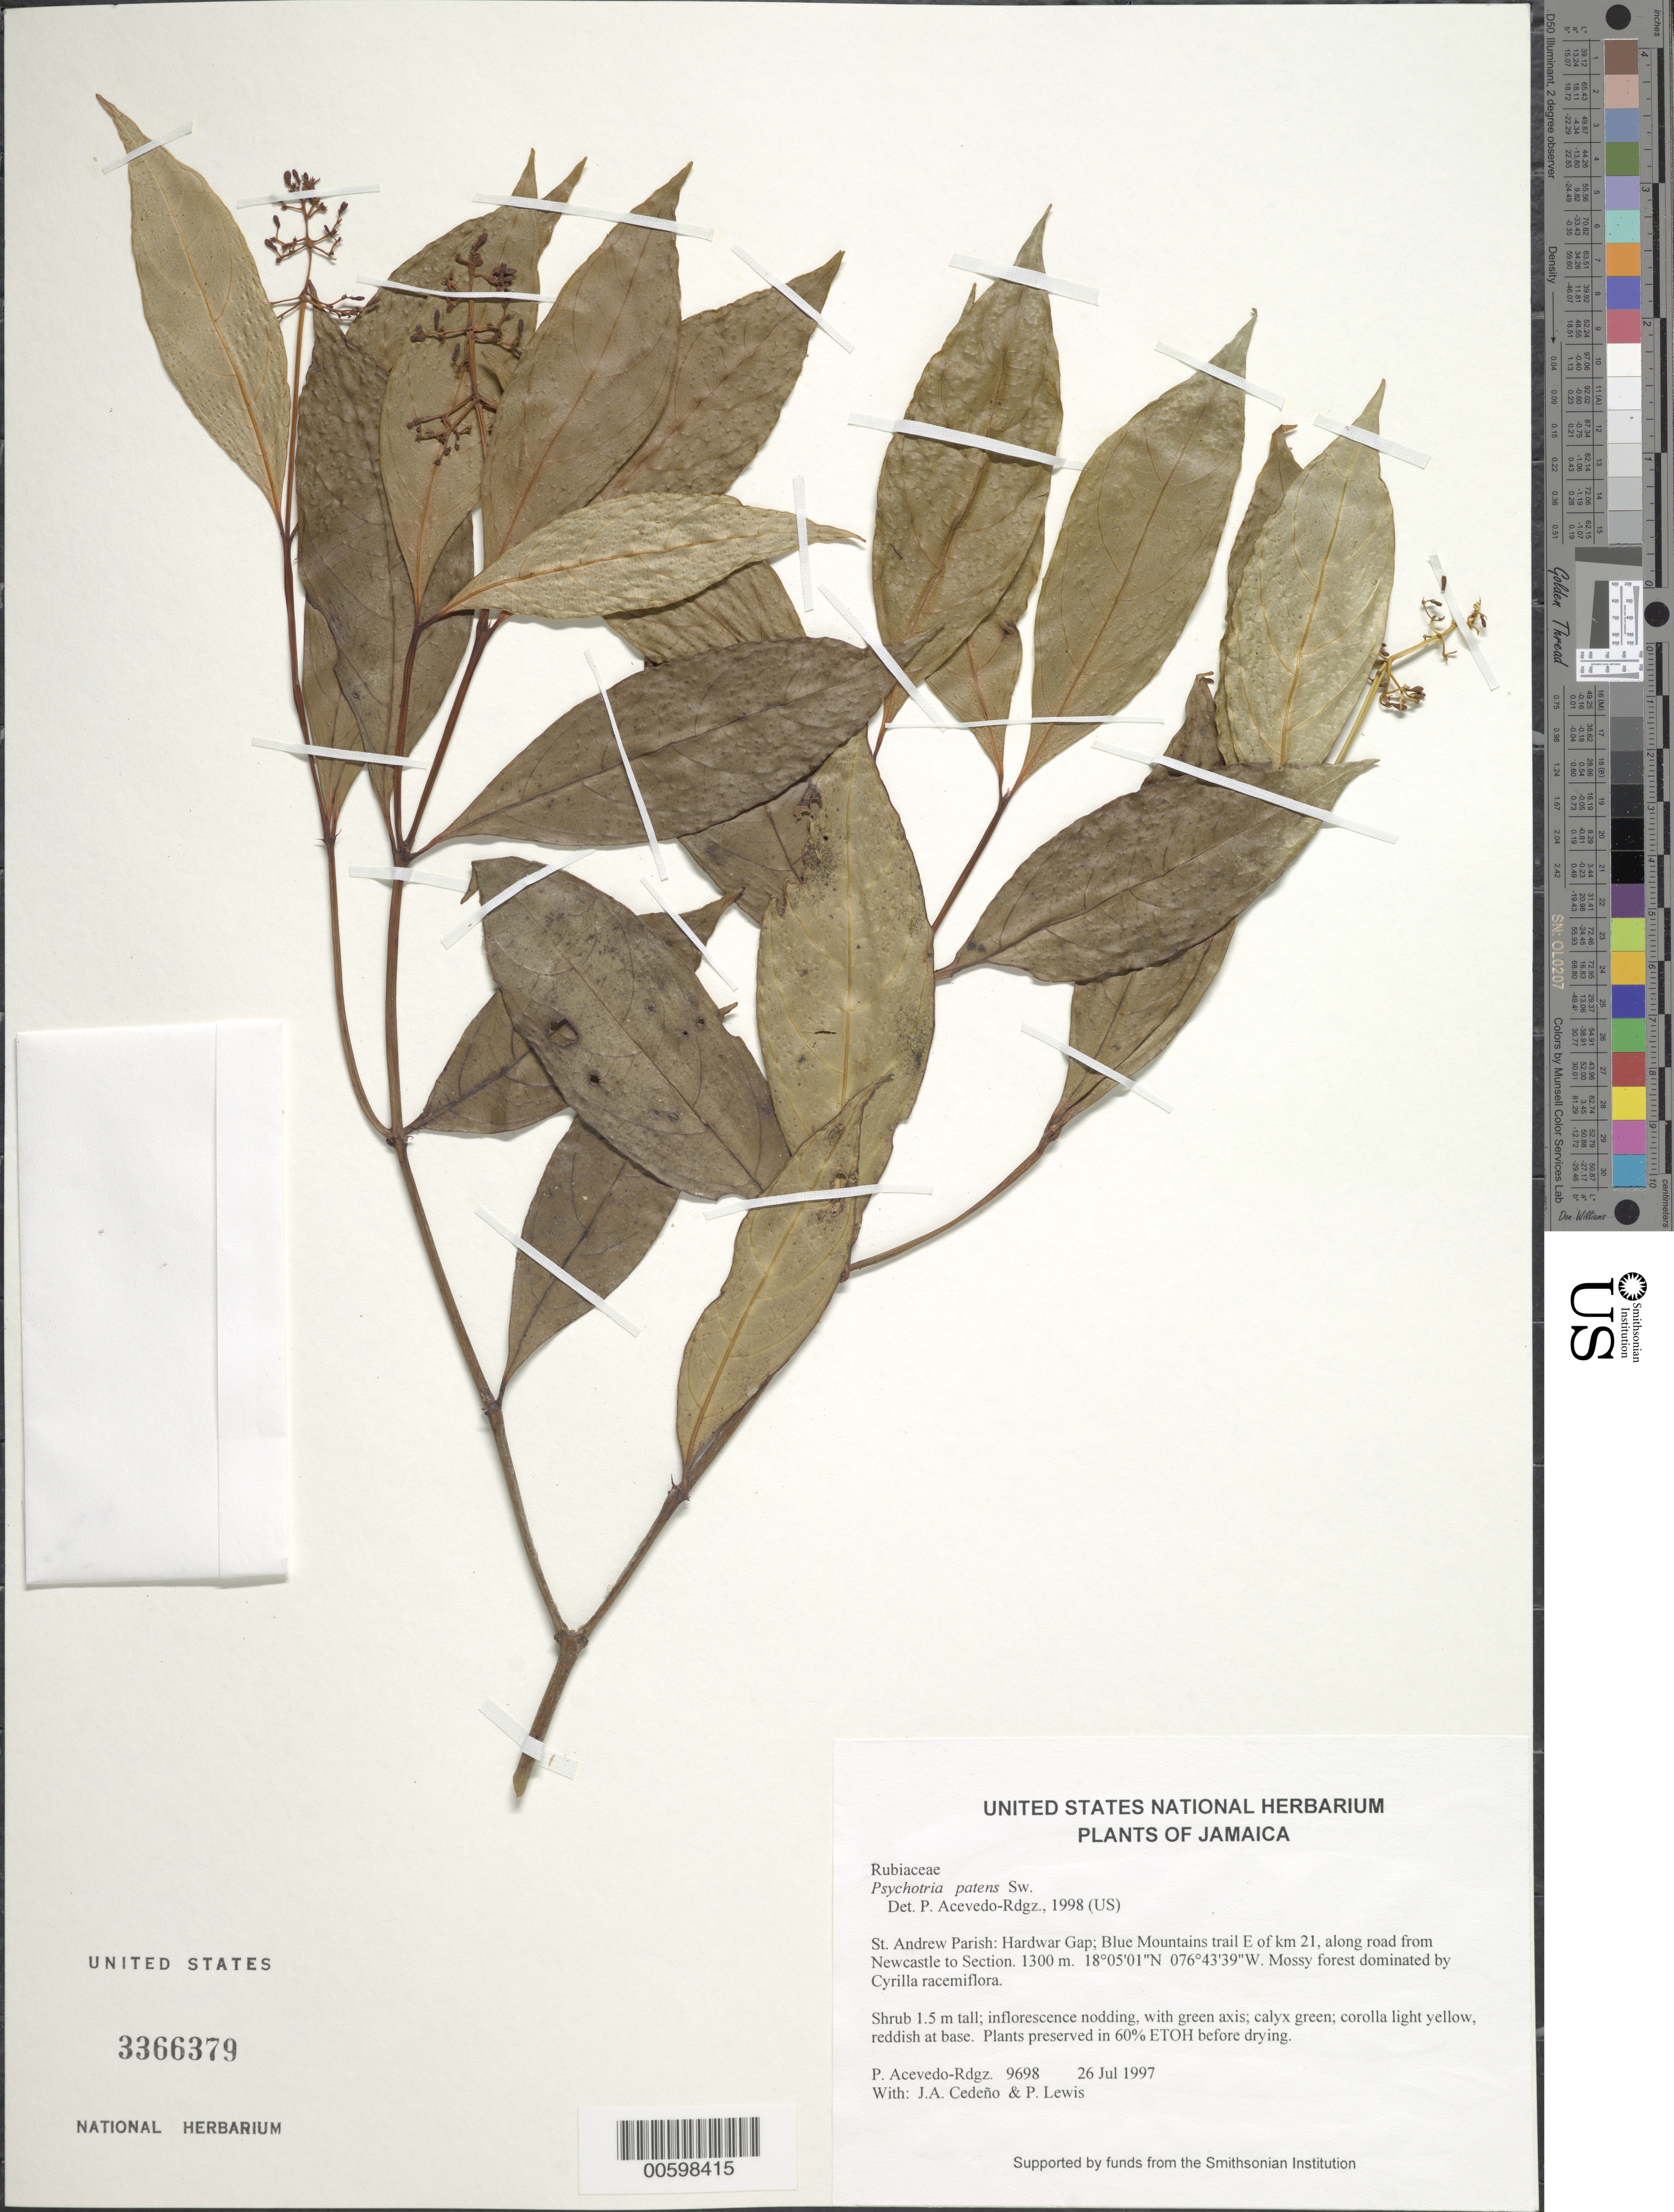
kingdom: Plantae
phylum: Tracheophyta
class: Magnoliopsida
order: Gentianales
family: Rubiaceae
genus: Psychotria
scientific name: Psychotria patens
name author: Sw.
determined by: Acevedo-Rodríguez, P., (BOT), Smithsonian Institution - National Museum of Natural History (UNITED STATES)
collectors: P. Acevedo-Rodr., J. A. Cedeño M. & P. Lewis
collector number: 9698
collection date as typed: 26 Jul 1997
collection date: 1997-07-26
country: Jamaica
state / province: Saint Andrew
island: Jamaica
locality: St. Andrew Parish: Hardwar Gap; Blue Mountains trail E of km 21, along road from Newcastle to Section.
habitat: Mossy forest dominated by Cyrilla racemiflora.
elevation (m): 1300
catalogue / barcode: US 3366379